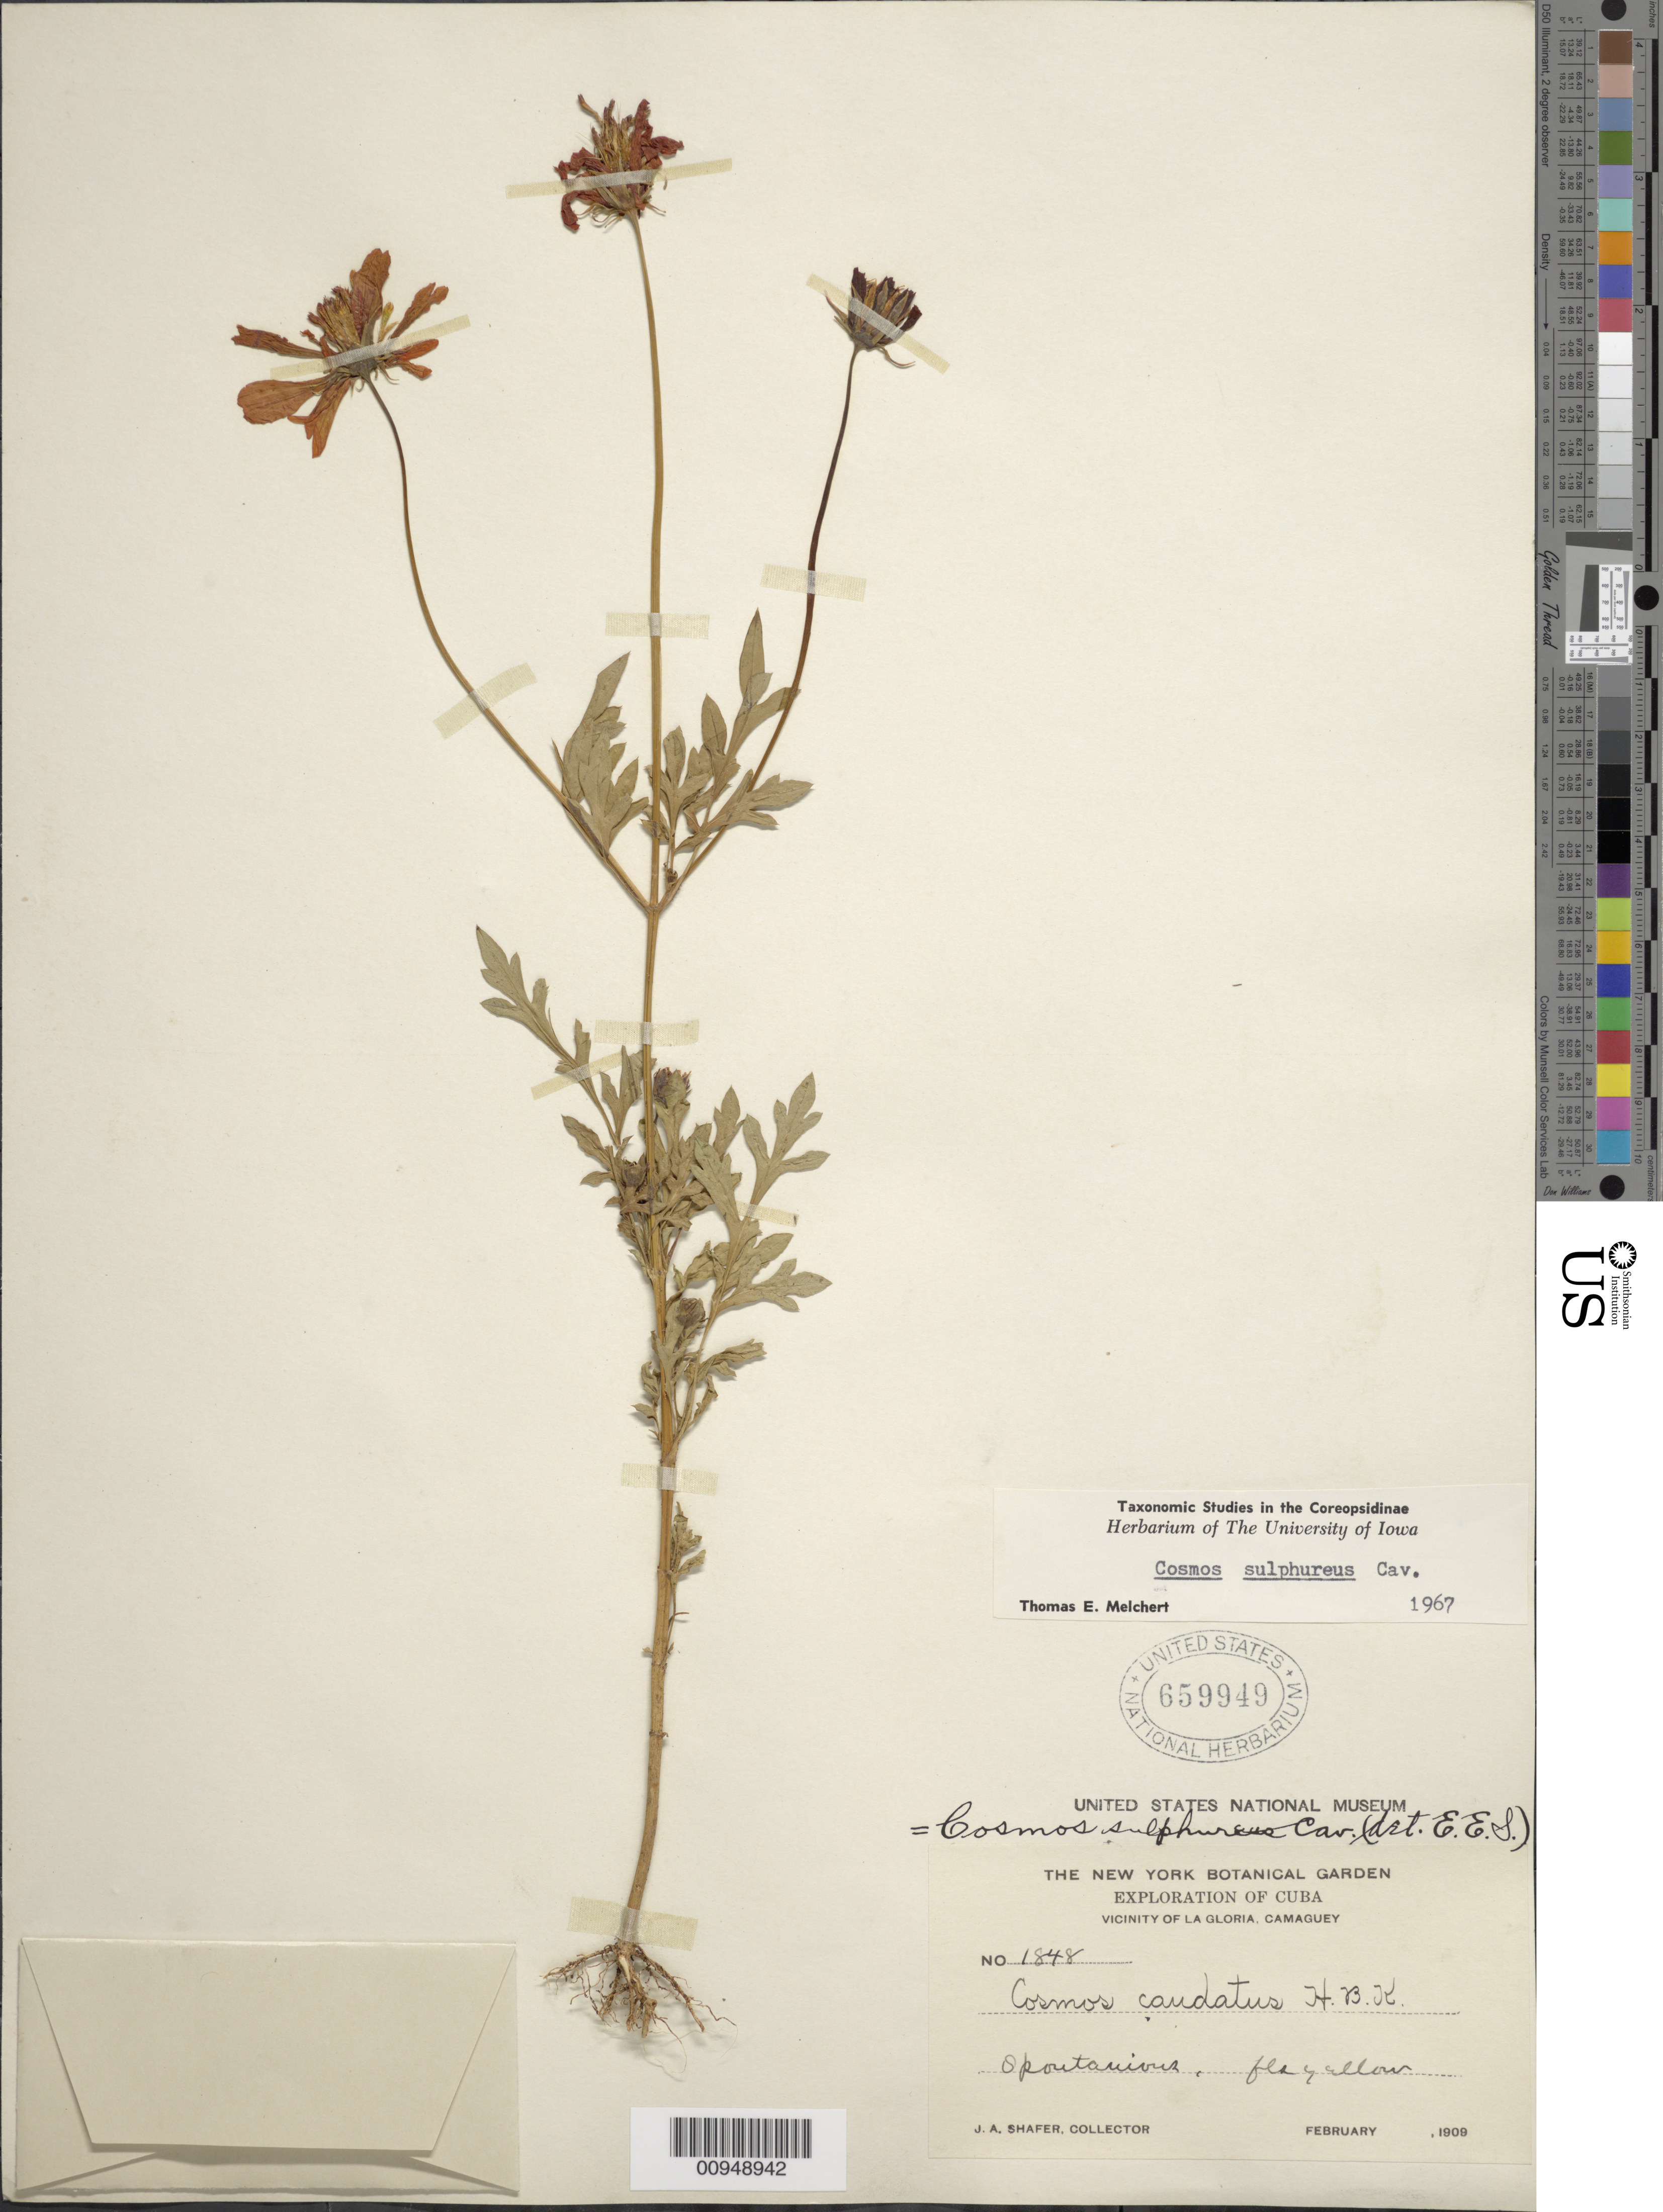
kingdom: Plantae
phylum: Tracheophyta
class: Magnoliopsida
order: Asterales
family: Asteraceae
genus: Cosmos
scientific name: Cosmos sulphureus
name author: Cav.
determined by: Melchert, T. E.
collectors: J. A. Shafer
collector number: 1848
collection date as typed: Feb 1909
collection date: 1909-02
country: Cuba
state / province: Camagüey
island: Cuba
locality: Vicinity of La Gloria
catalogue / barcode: US 659949